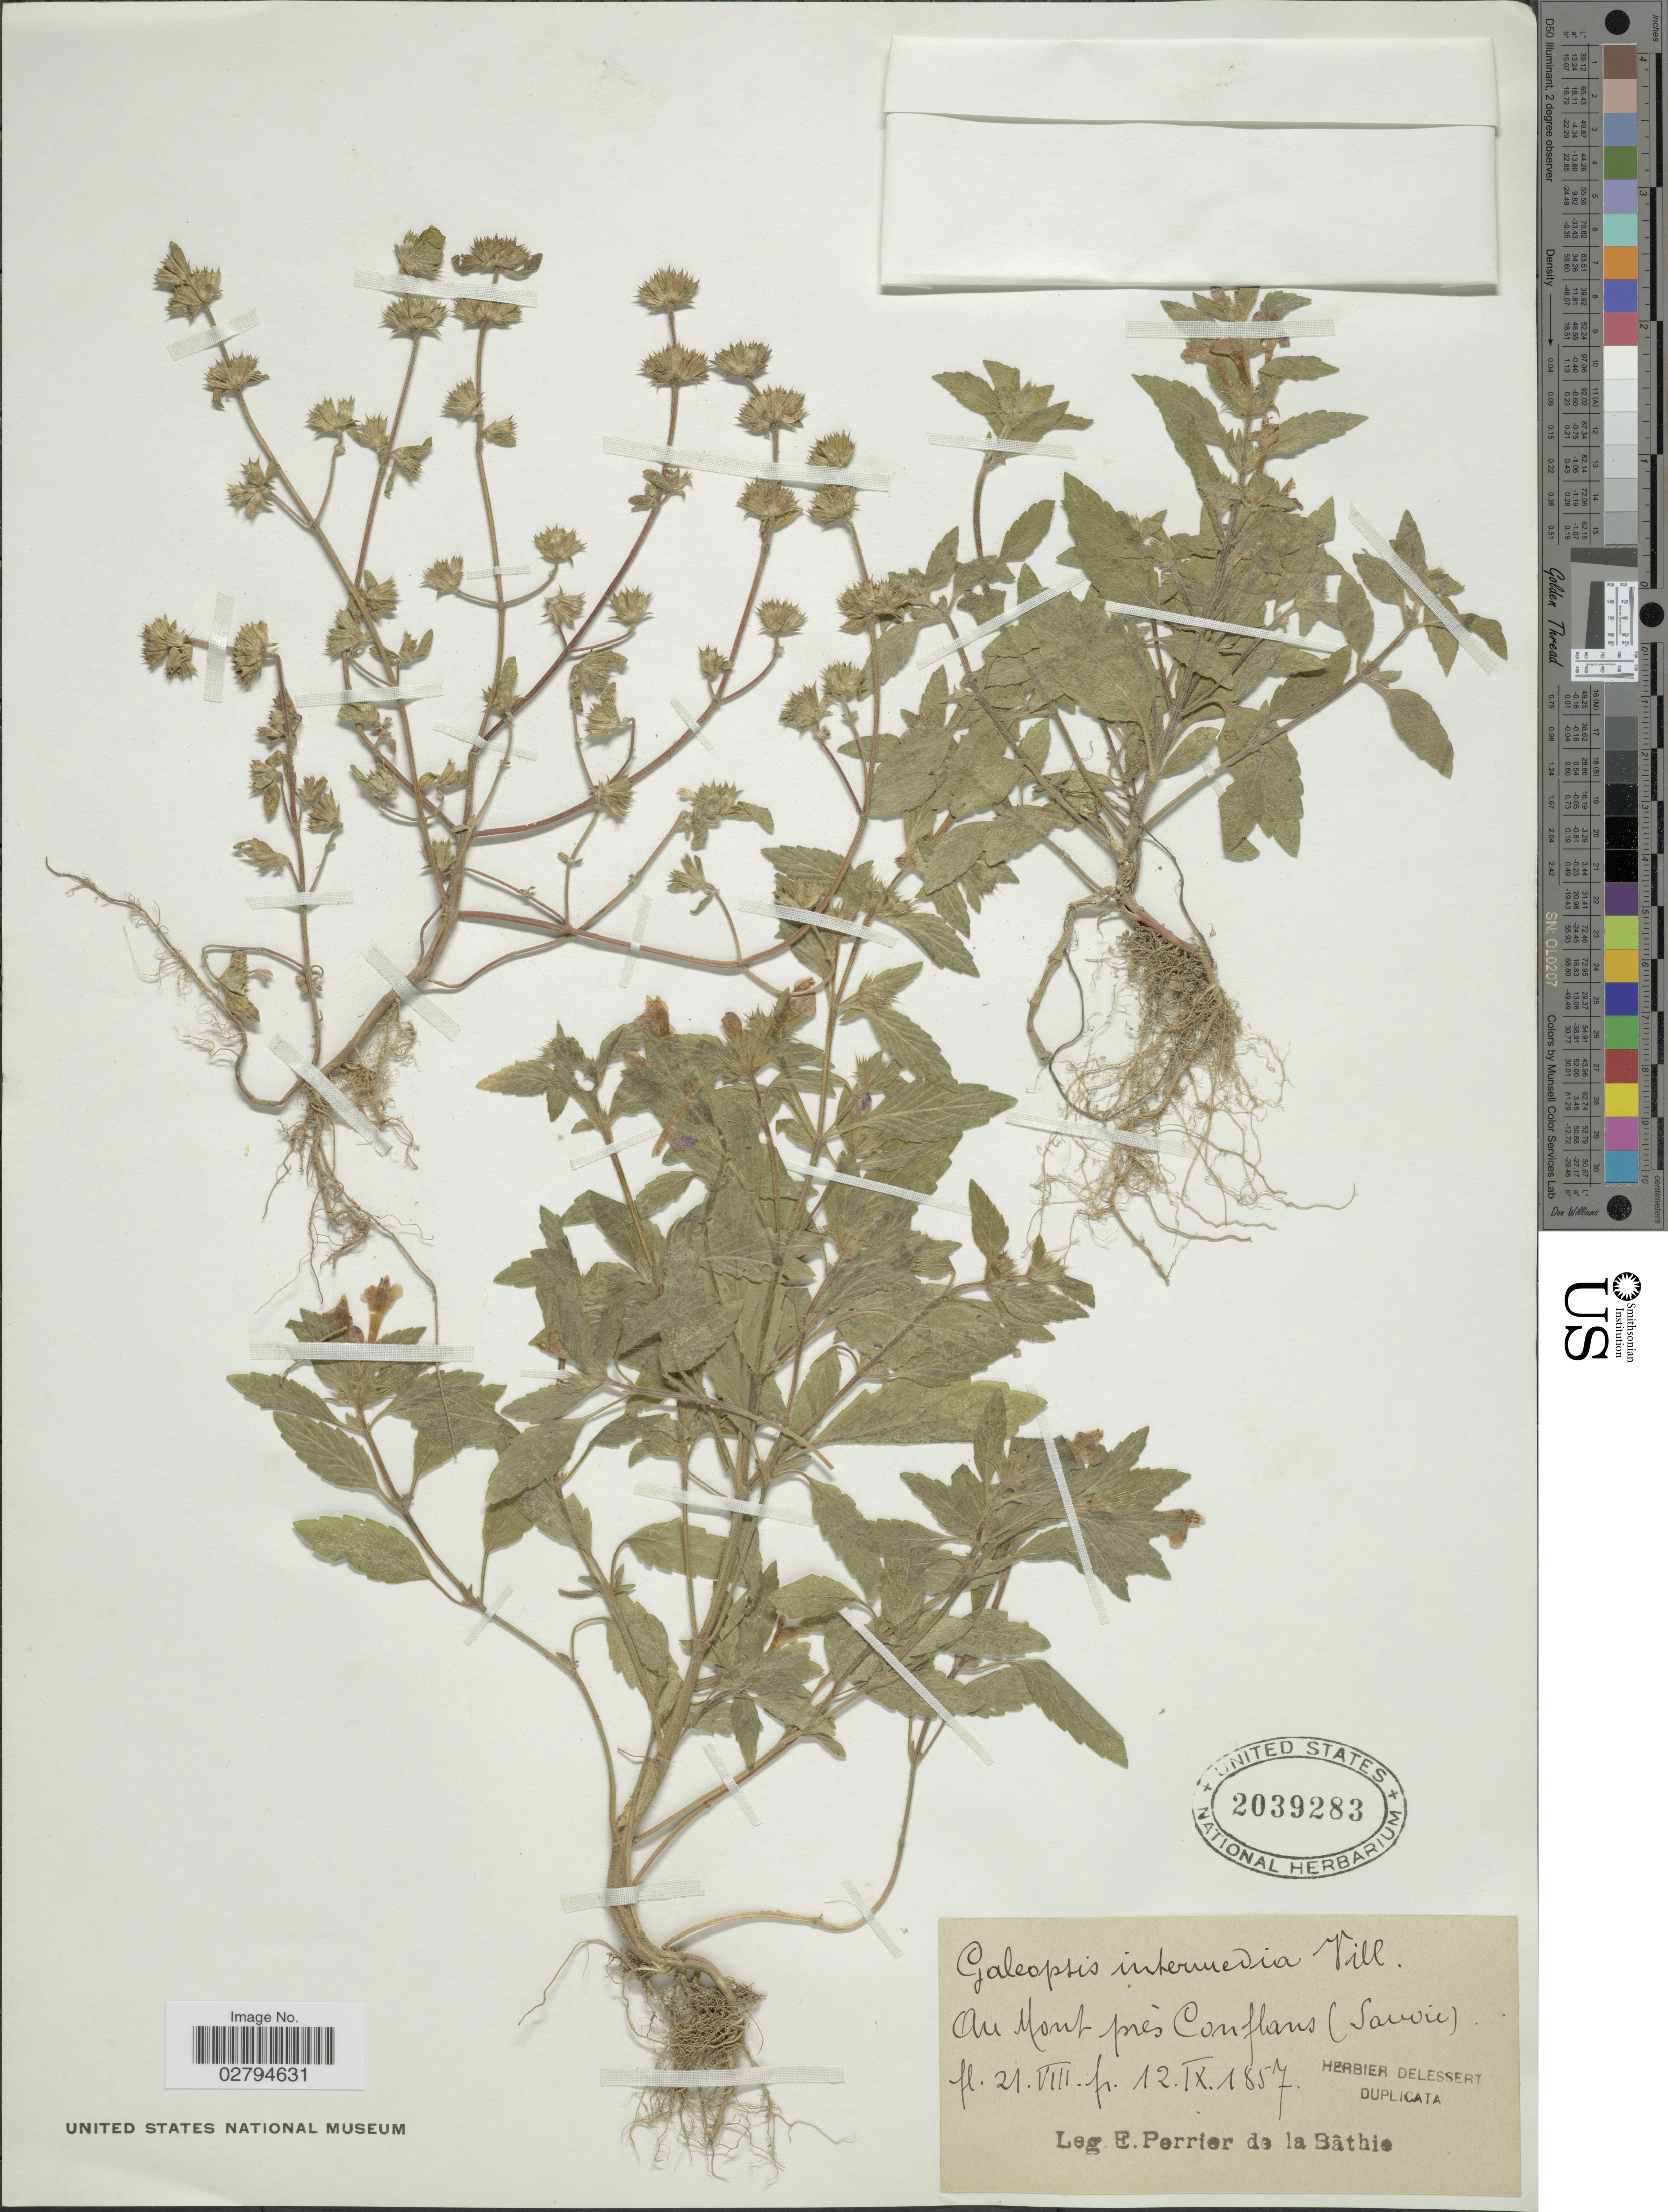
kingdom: Plantae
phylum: Tracheophyta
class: Magnoliopsida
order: Lamiales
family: Lamiaceae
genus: Galeopsis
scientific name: Galeopsis intermedia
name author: Vill.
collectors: E. Perrier de la Bâthie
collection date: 1857-08-21/1857-09-12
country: France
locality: Am Mont prés Conflans (Savoie).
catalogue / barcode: US 2039283